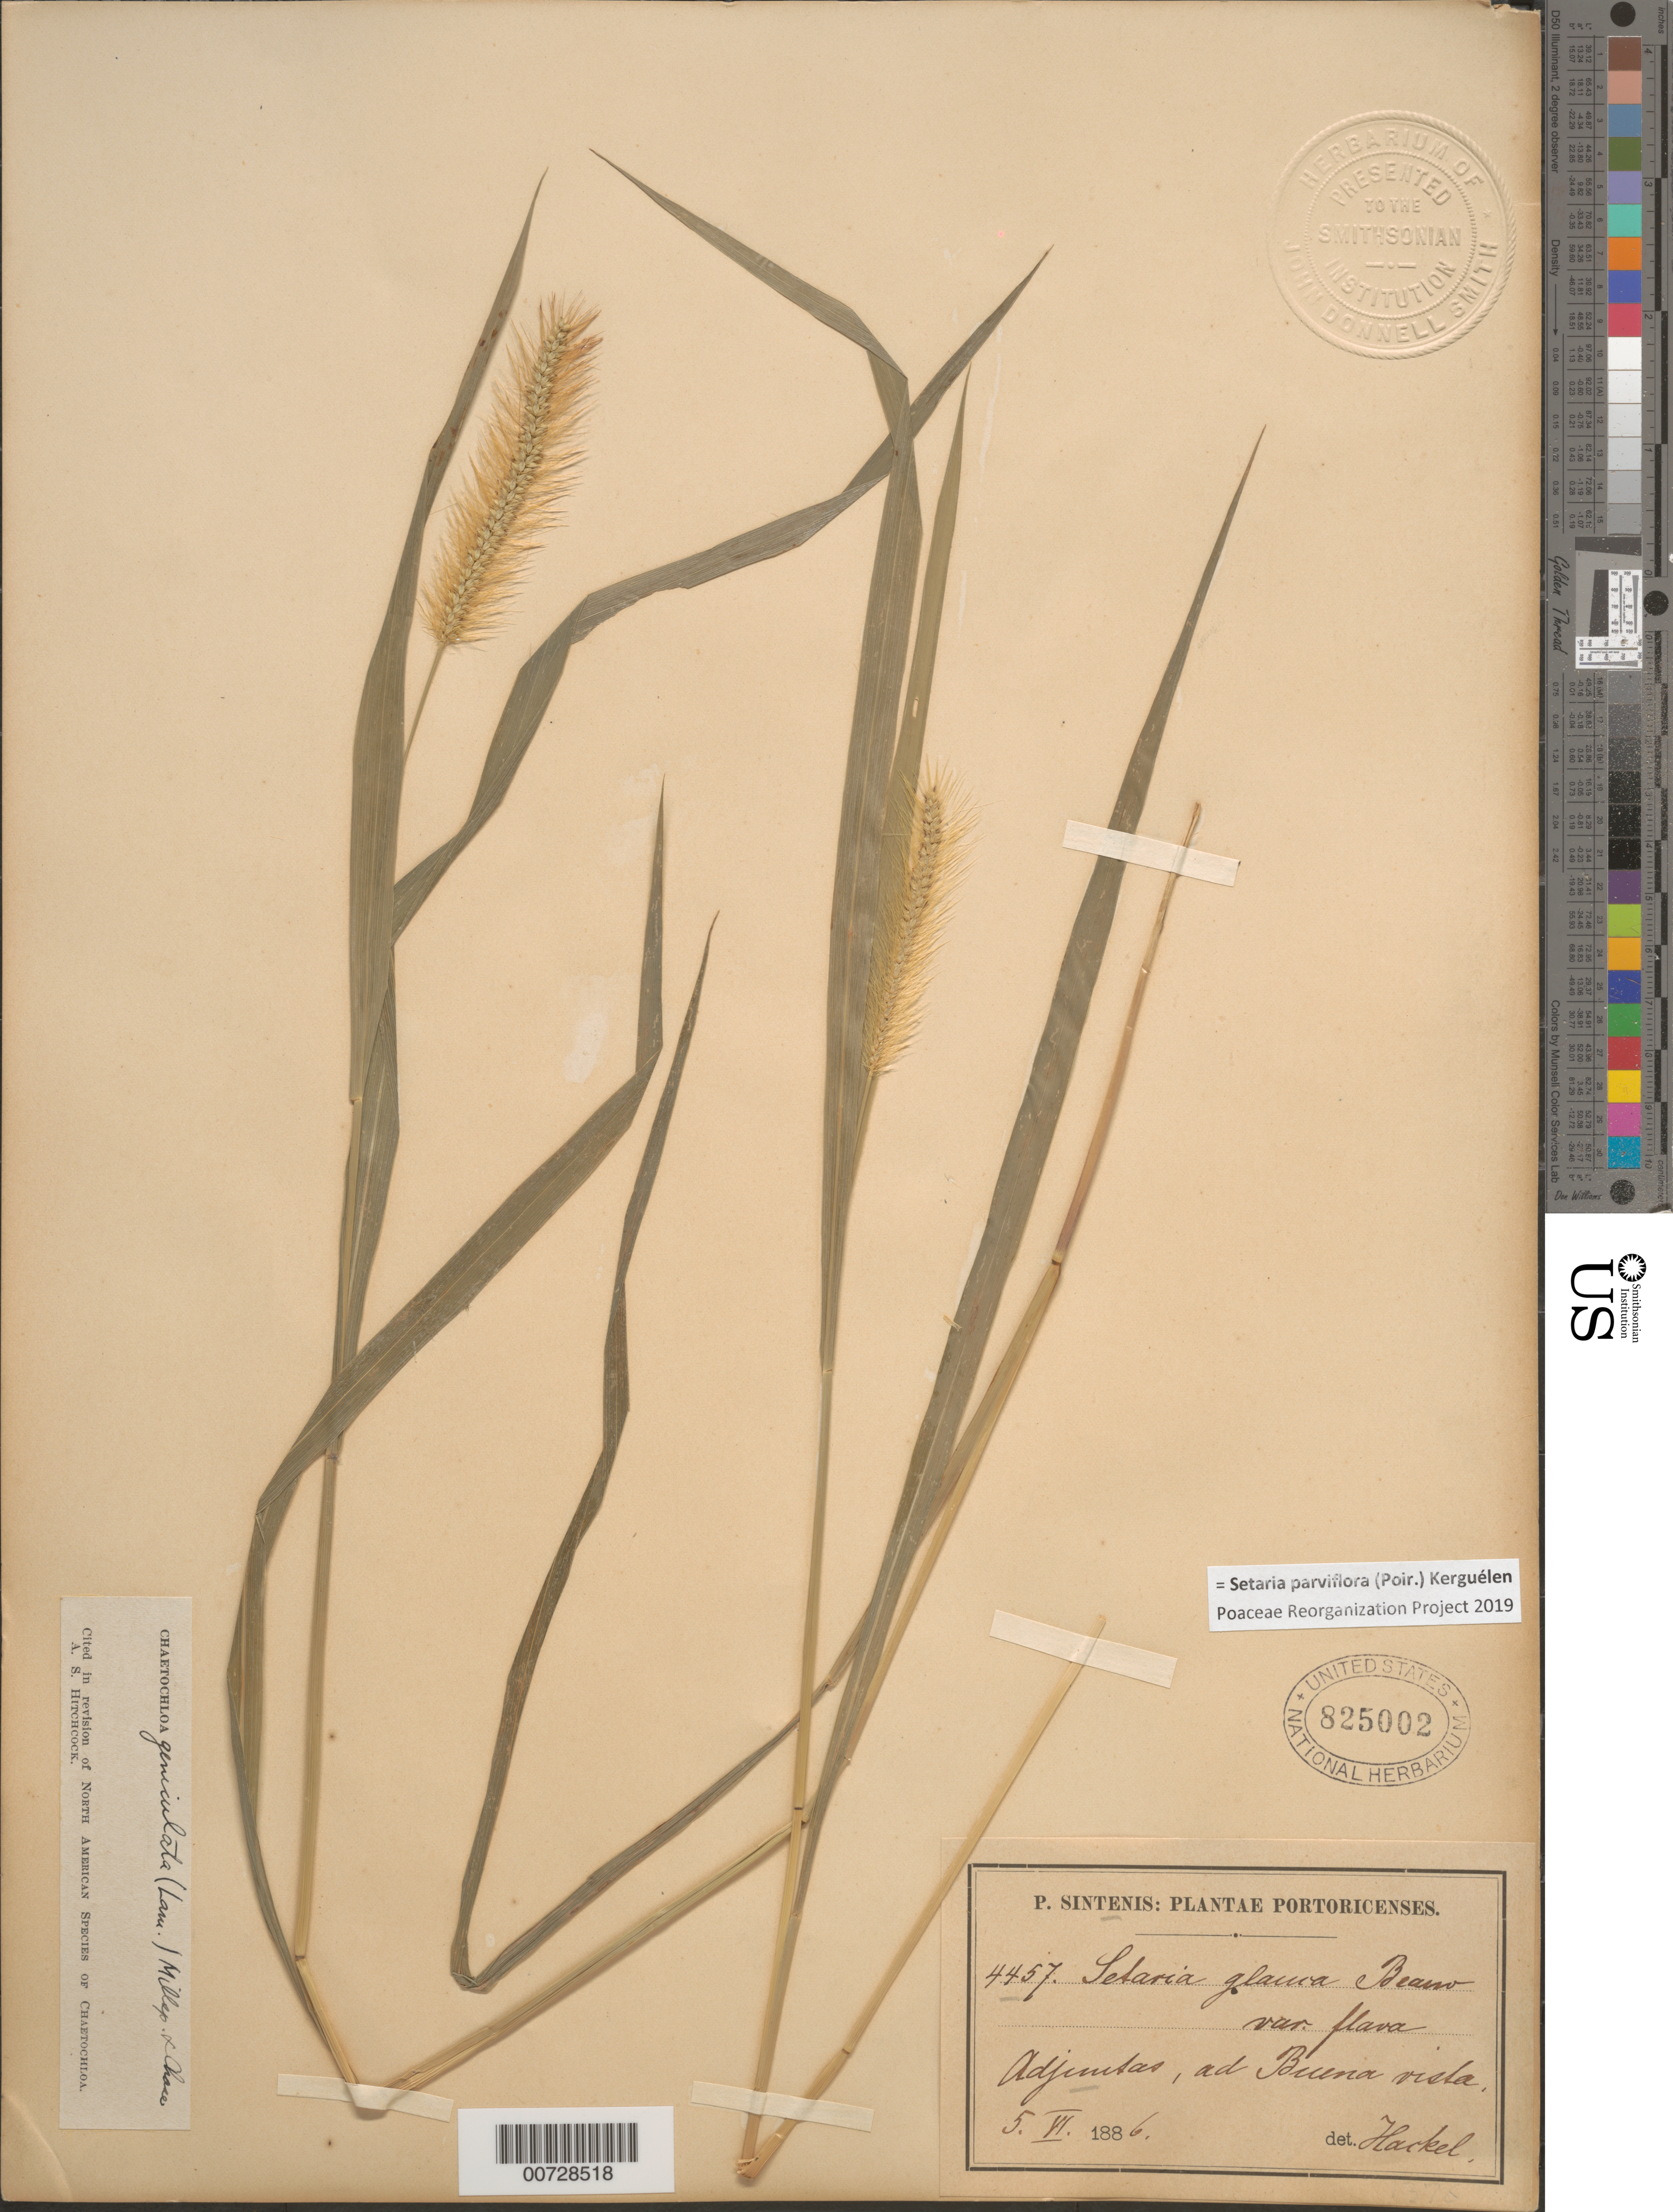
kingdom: Plantae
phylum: Tracheophyta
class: Liliopsida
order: Poales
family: Poaceae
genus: Setaria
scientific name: Setaria parviflora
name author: (Poir.) Kerguélen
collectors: P. Sintenis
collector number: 4457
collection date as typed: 05 Jun 1886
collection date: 1886-06-05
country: Puerto Rico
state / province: Ponce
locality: Ponce? Hacienda Buena Vista [Adjuntas, ad Buena Vista]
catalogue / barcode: US 825002